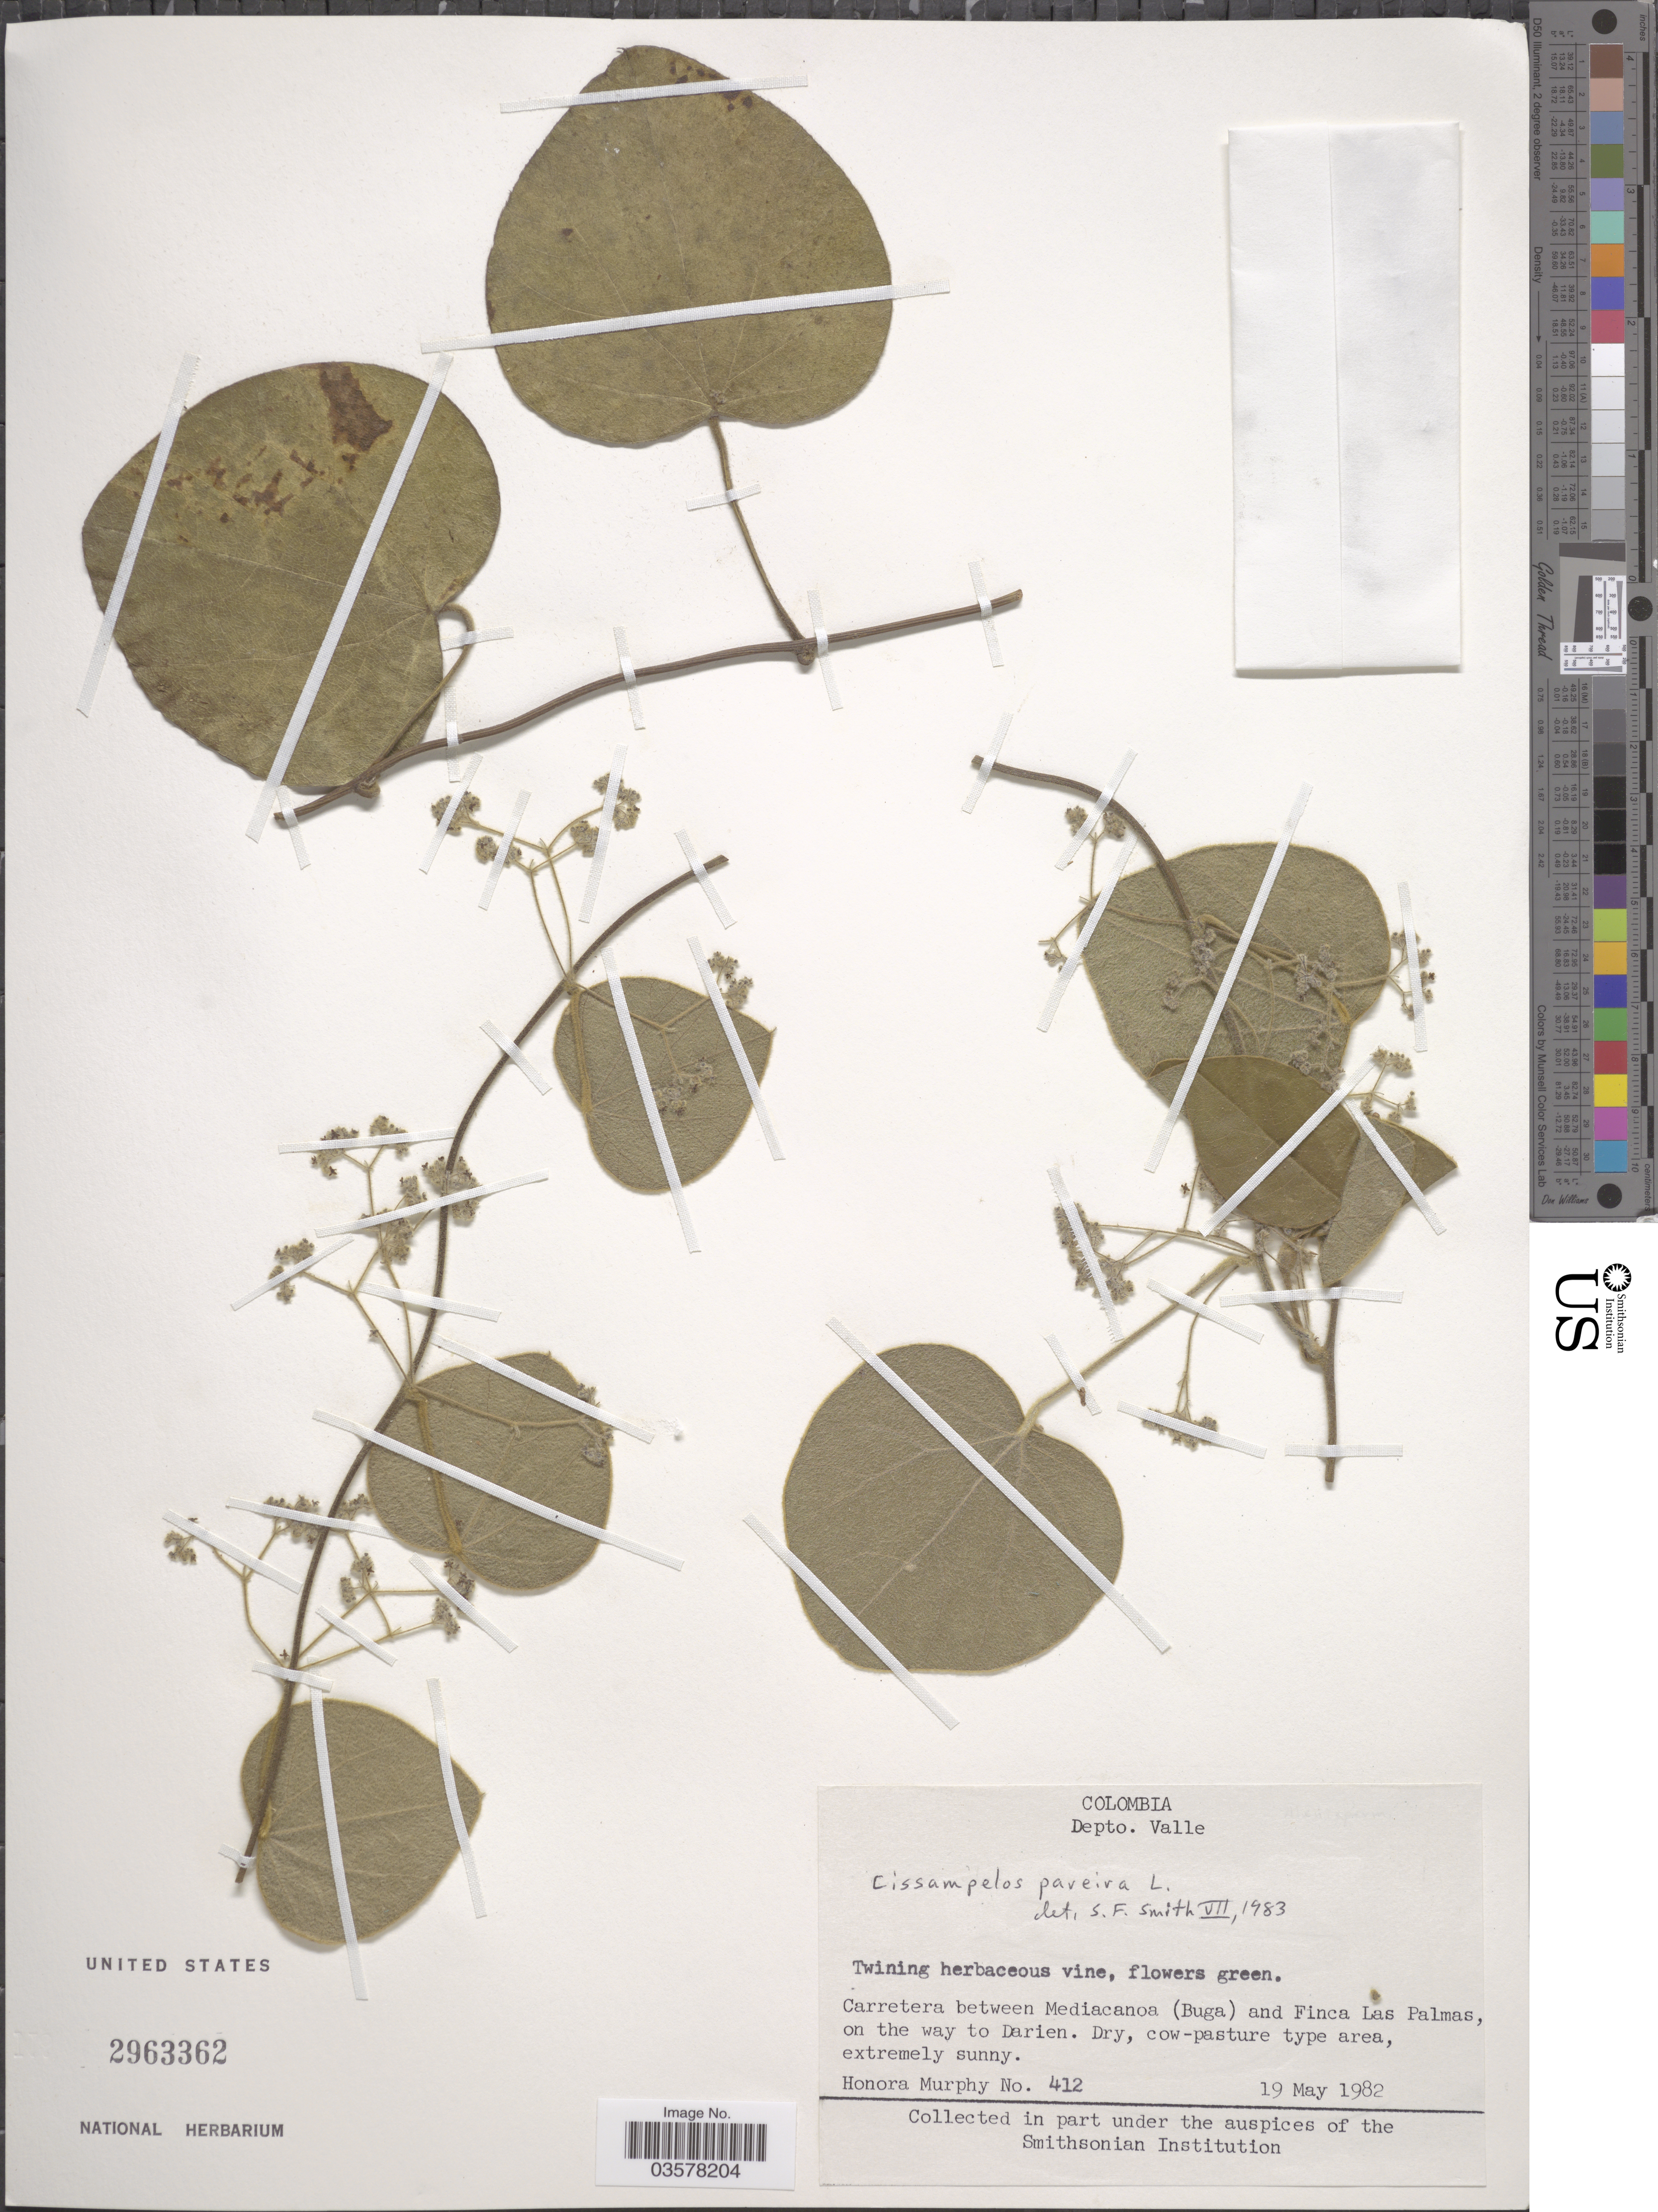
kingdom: Plantae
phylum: Tracheophyta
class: Magnoliopsida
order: Ranunculales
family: Menispermaceae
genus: Cissampelos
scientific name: Cissampelos pareira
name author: L.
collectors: H. Murphy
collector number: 412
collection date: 1982-05-19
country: Colombia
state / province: Valle del Cauca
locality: Depto. Valle. Carretera between Mediacanoa (Buga) and Finca Las Palmas, on the way to Darien.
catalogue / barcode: US 2963362